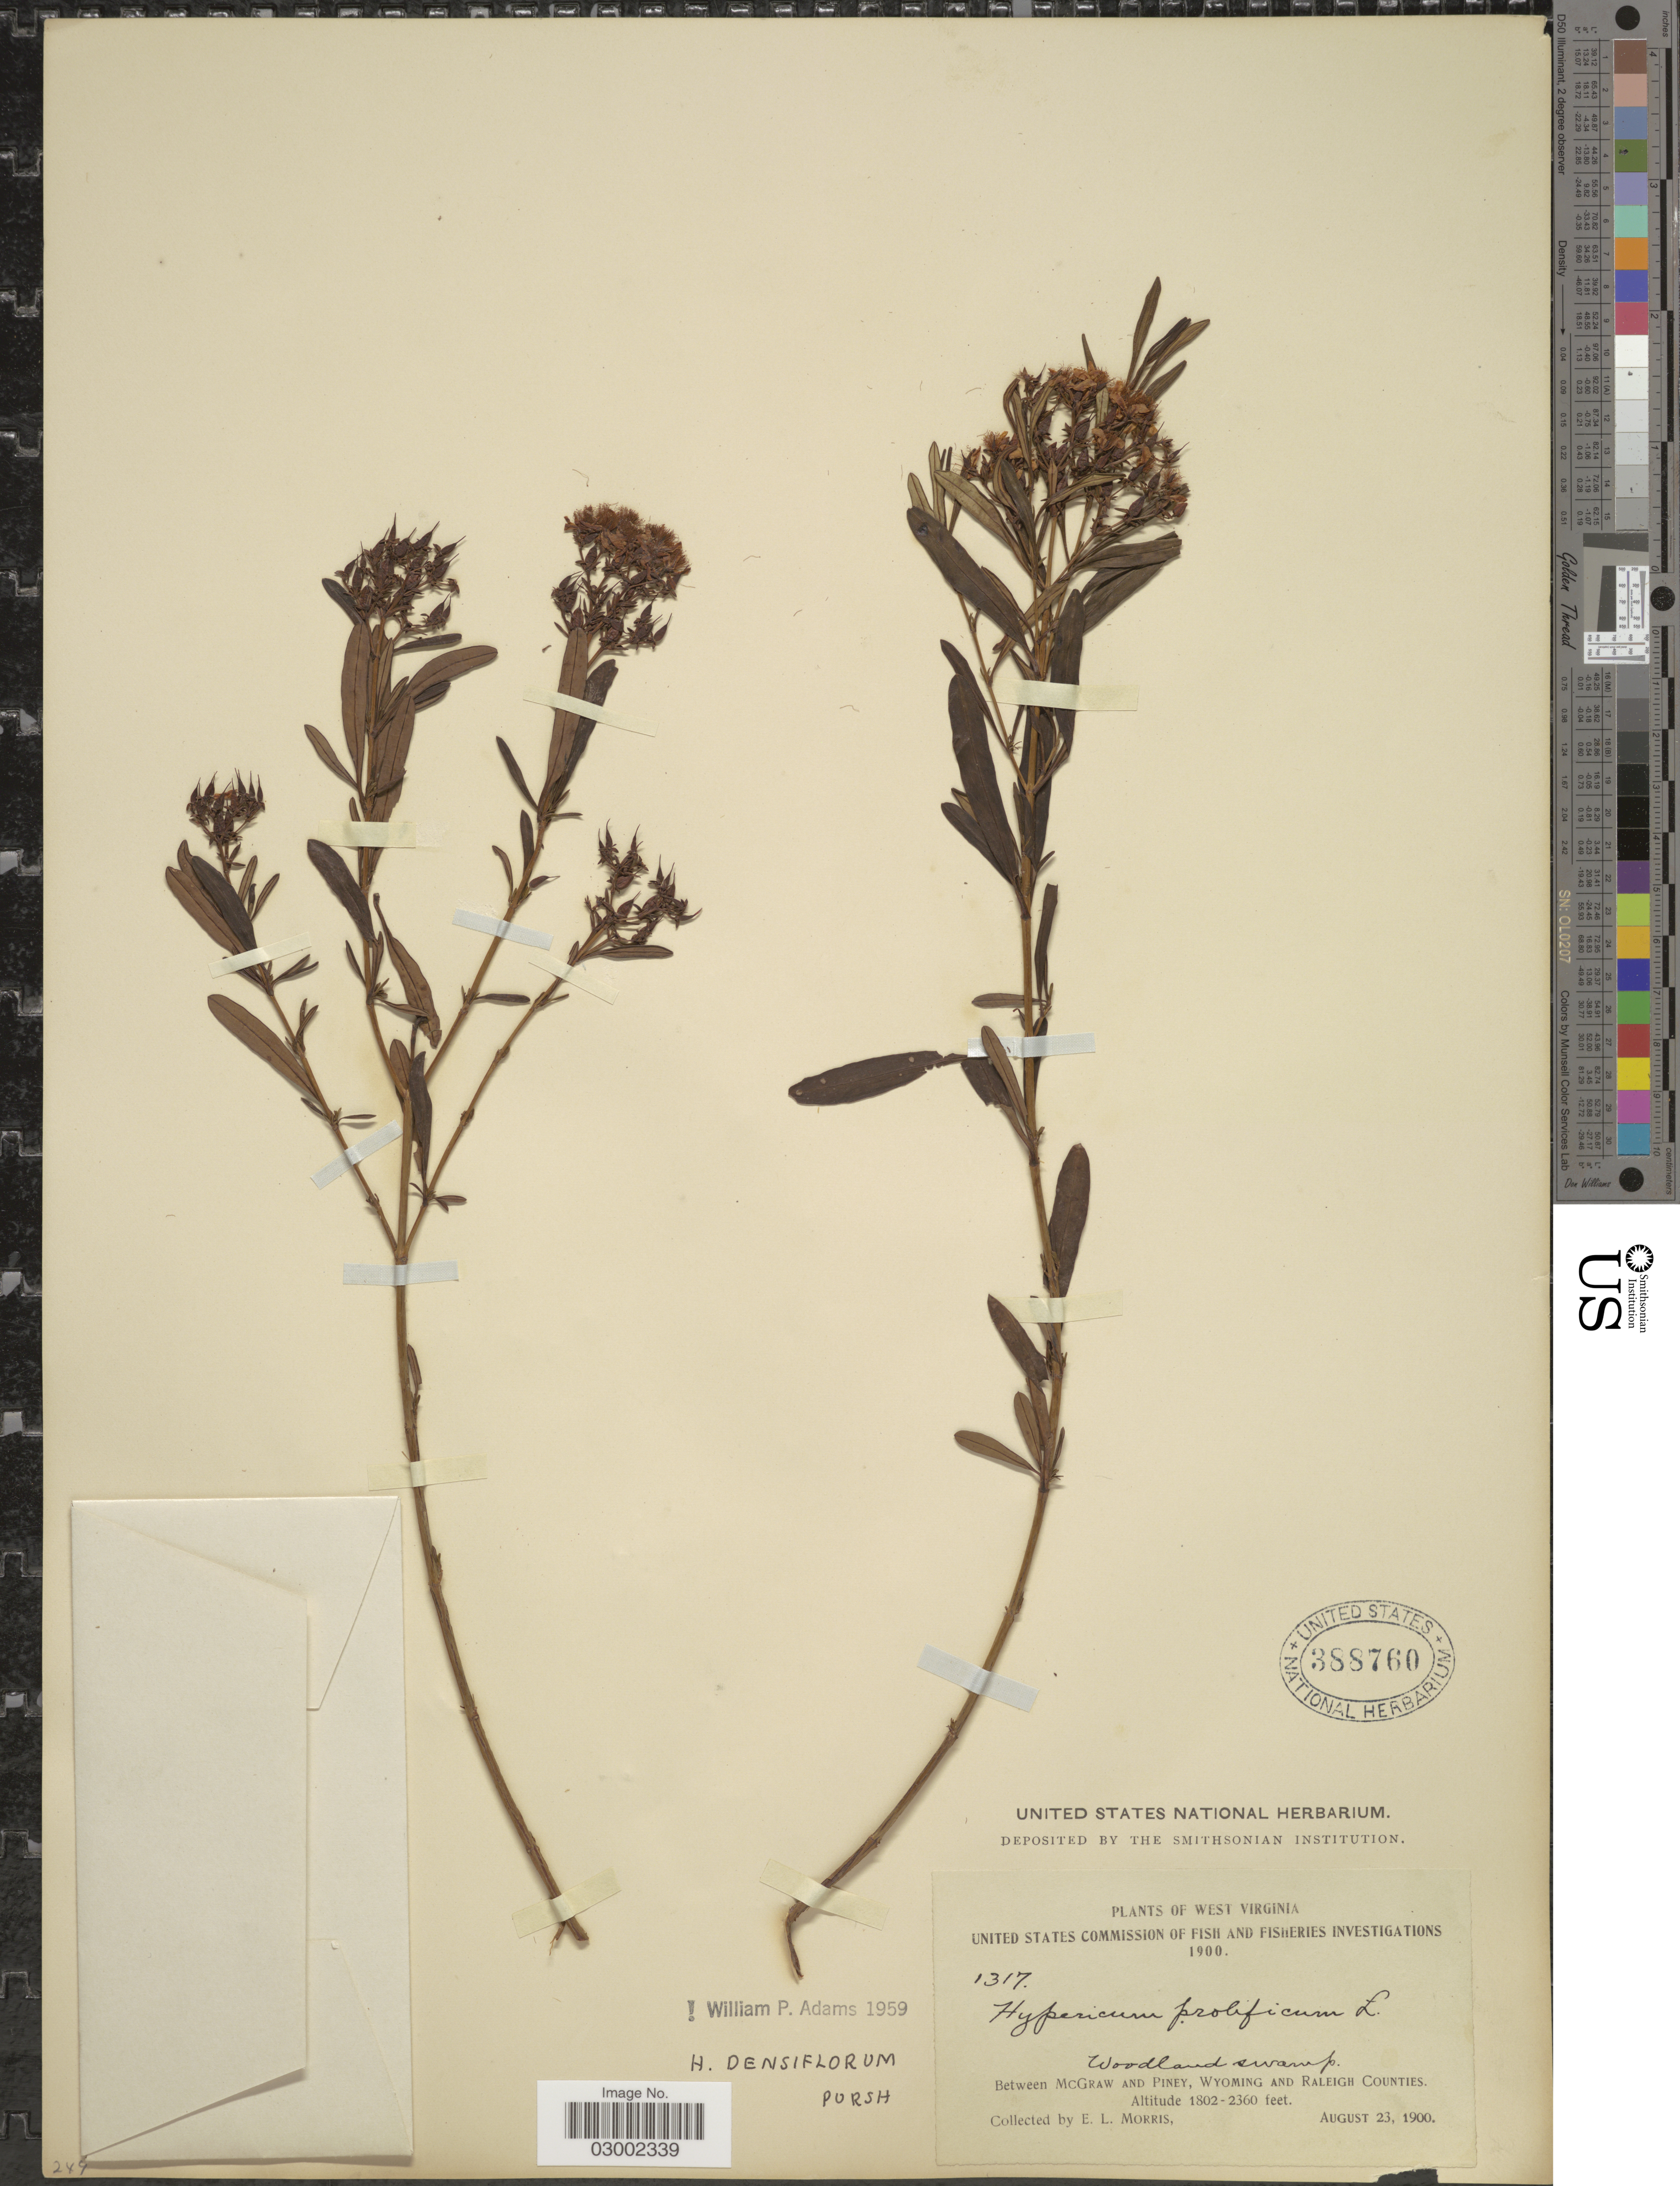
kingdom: Plantae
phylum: Tracheophyta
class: Magnoliopsida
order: Malpighiales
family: Hypericaceae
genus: Hypericum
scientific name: Hypericum prolificum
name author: L.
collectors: E. Morris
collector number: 1317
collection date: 1900-08-23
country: United States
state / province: West Virginia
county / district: Raleigh / Wyoming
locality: Between Piney and McGraws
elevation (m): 549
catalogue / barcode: US 388760